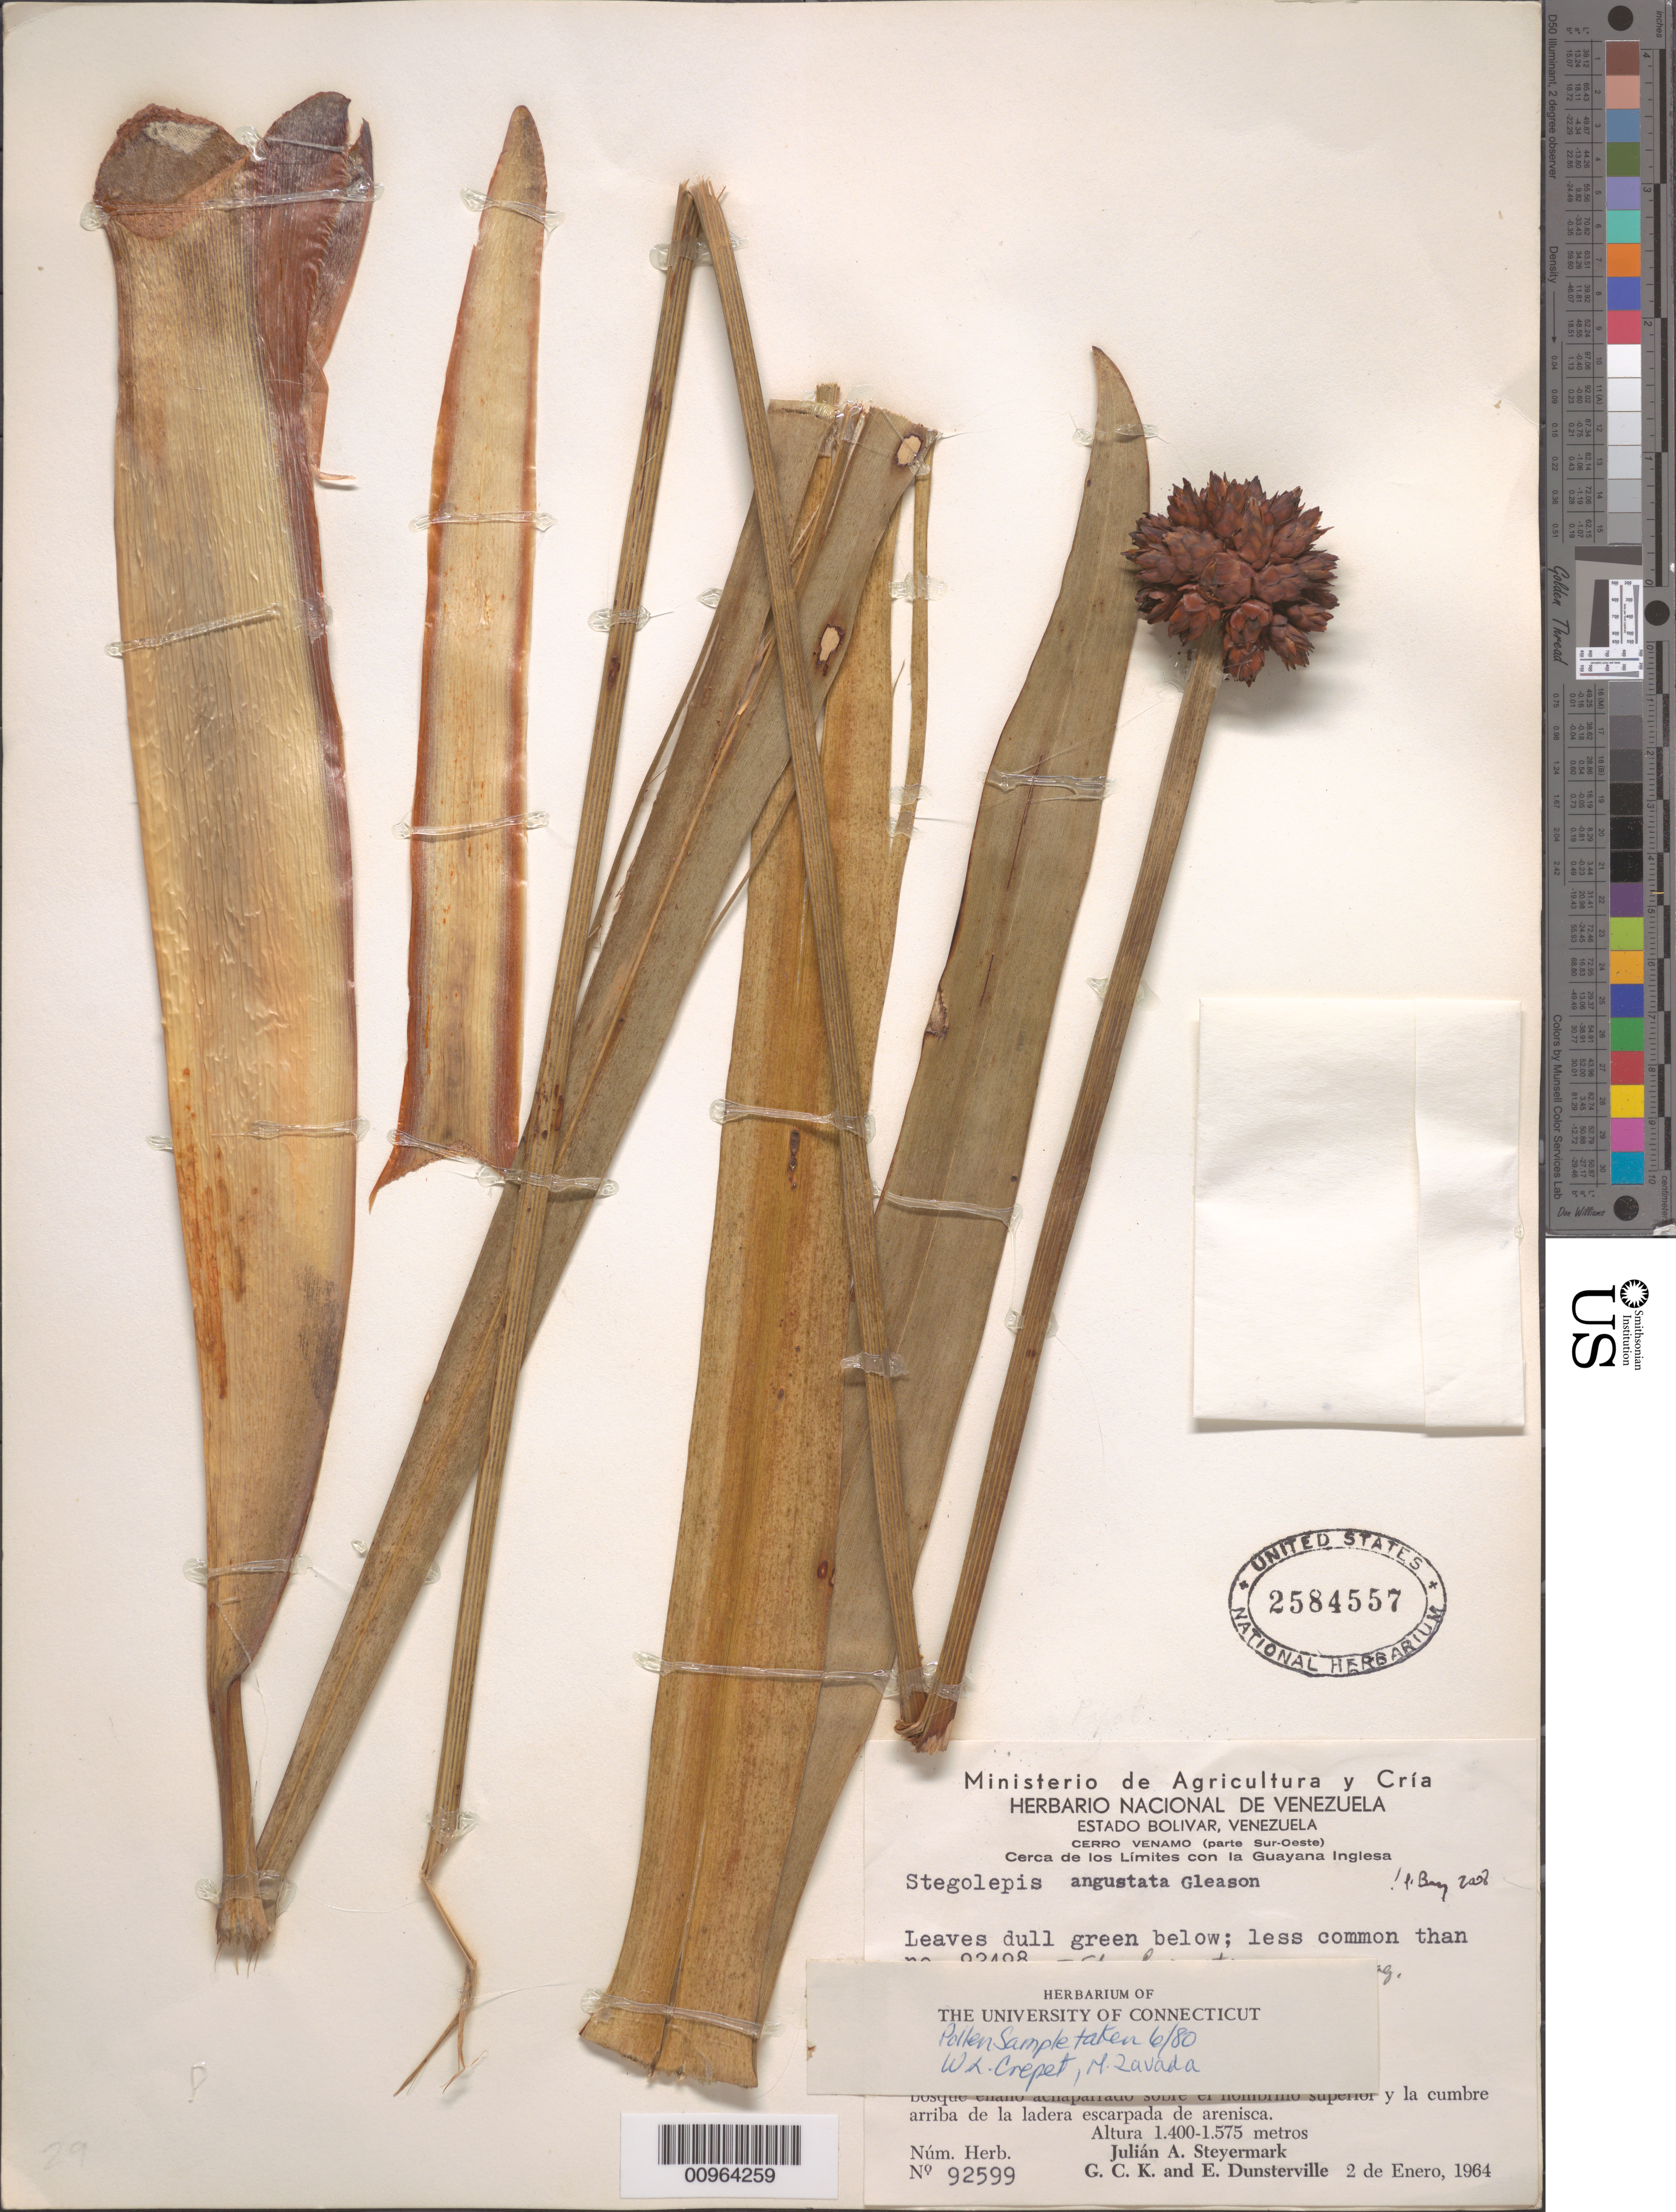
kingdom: Plantae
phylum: Tracheophyta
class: Liliopsida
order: Poales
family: Rapateaceae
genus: Stegolepis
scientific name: Stegolepis angustata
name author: Gleason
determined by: Berry, P. E., (WIS), University of Wisconsin - Madison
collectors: J. Steyermark, G. C. K. Dunsterville & E. Dunsterville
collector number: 92599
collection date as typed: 2-Jan-64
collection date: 1964-01-02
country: Venezuela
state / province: Bolívar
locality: Cerro Venamo, cerca de los limites con la Guayana Inglesa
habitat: Bosque enano achaparrado sobre el hombrillo superior y la cumbre arriba de la ladera escarpada de arenisca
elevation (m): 1400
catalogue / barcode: US 2584557